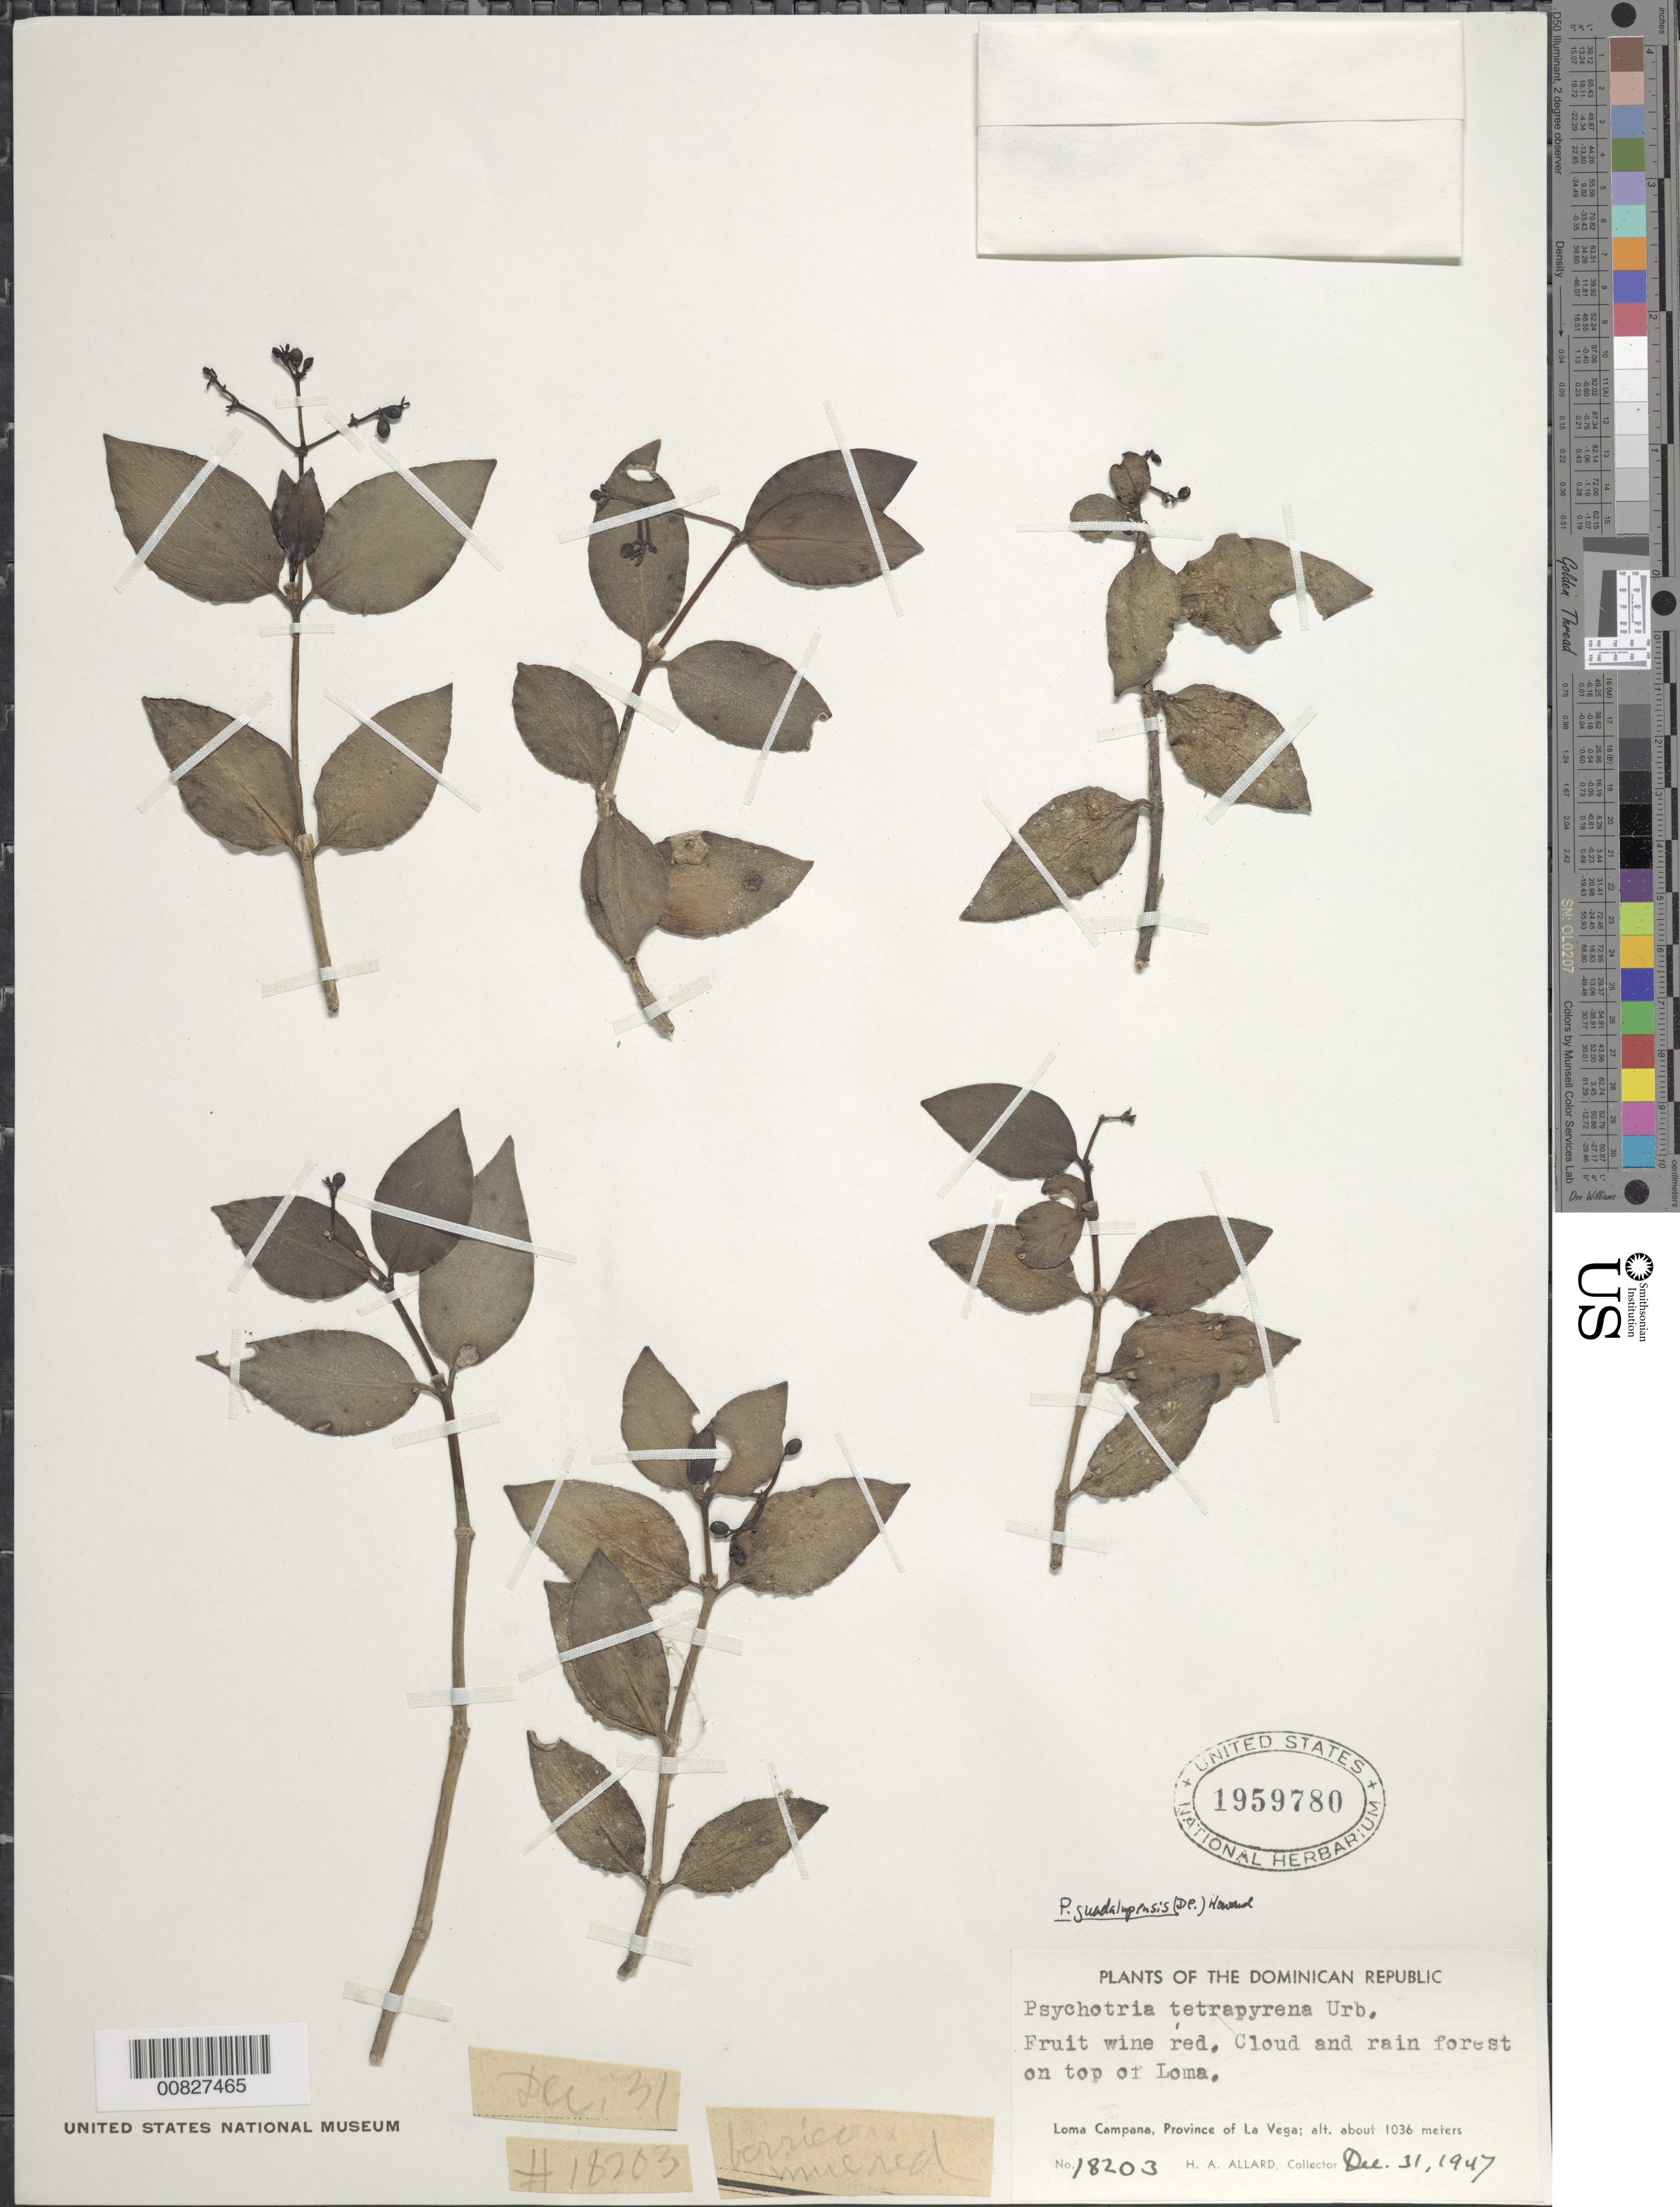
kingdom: Plantae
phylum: Tracheophyta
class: Magnoliopsida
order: Gentianales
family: Rubiaceae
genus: Notopleura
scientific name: Notopleura guadalupensis subsp. tetrapyrena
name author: (Urb.) C.M. Taylor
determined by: Nicolson, Dan H.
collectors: H. A. Allard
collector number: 18203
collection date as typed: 31 Dec 1947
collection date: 1947-12-31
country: Dominican Republic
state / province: La Vega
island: Hispaniola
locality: Loma Campana, on top of Loma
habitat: Cloud and rain forest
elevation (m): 1036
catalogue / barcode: US 1959780